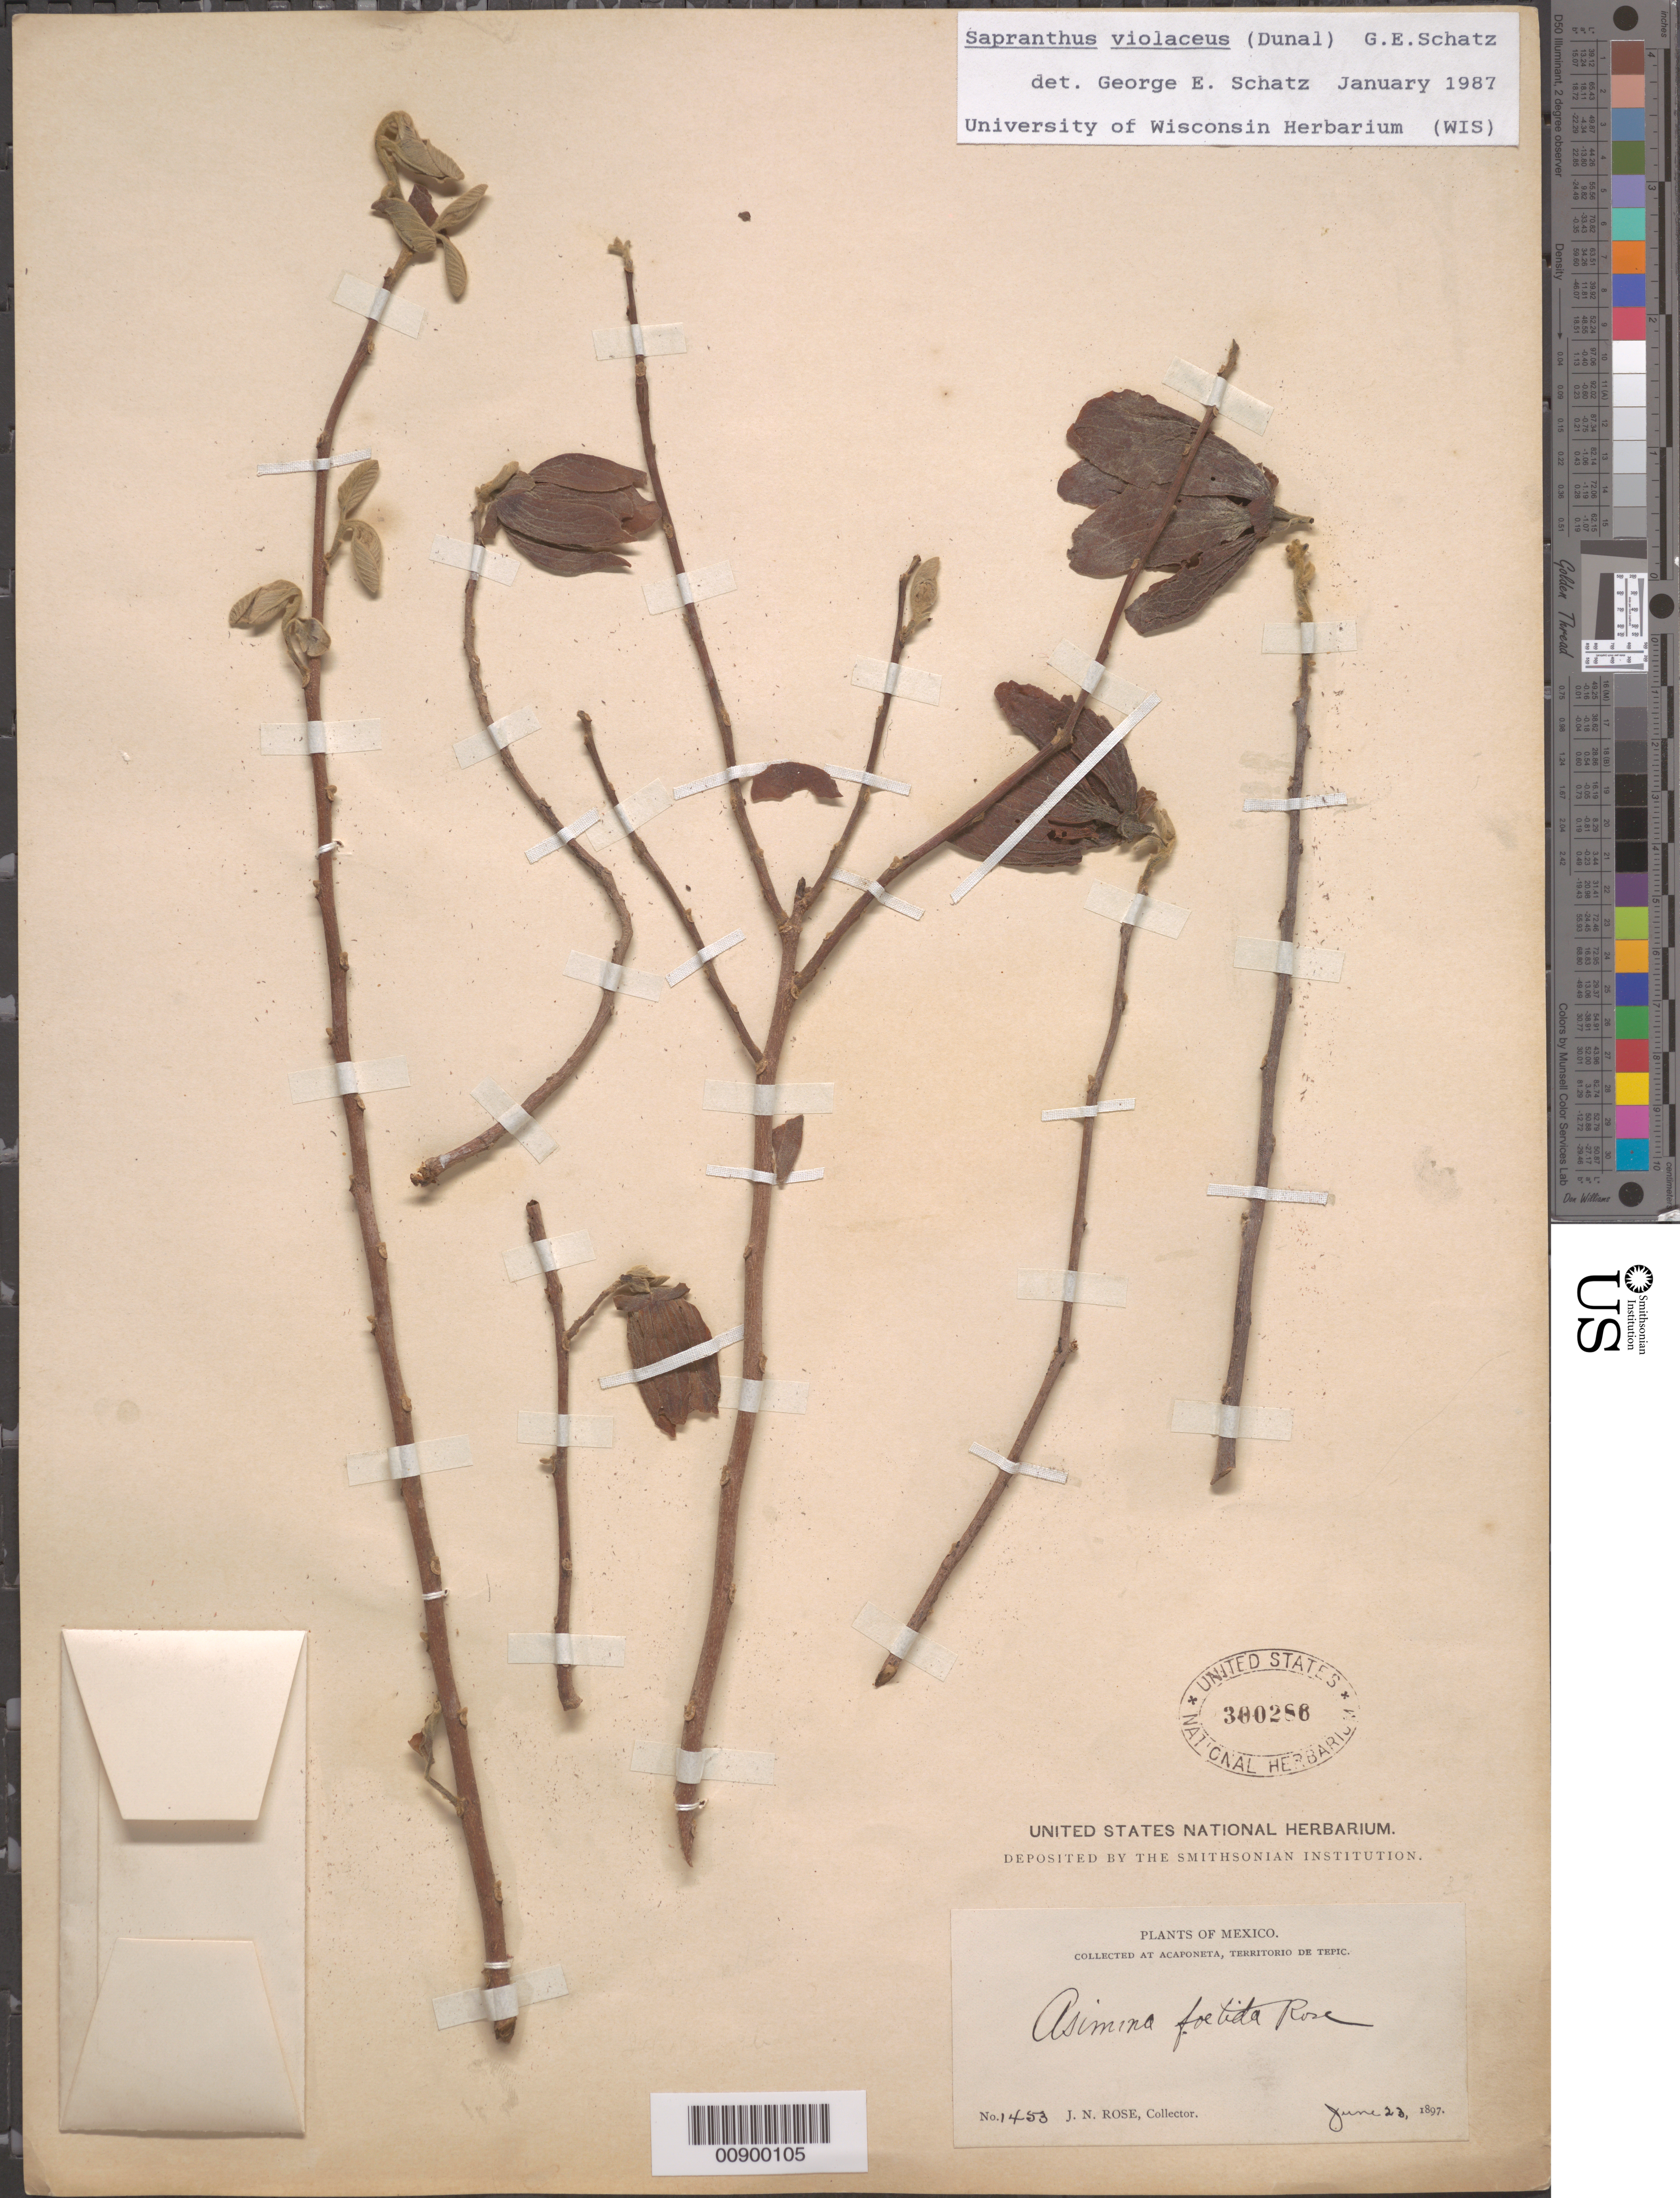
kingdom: Plantae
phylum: Tracheophyta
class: Magnoliopsida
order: Magnoliales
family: Annonaceae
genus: Sapranthus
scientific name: Sapranthus violaceus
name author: (Dunal) Saff.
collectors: J. N. Rose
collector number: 1453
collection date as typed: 23 Jun 1897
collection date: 1897-06-23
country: Mexico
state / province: Nayarit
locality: Acaponeta, Territorio de Tepic.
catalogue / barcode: US 300286